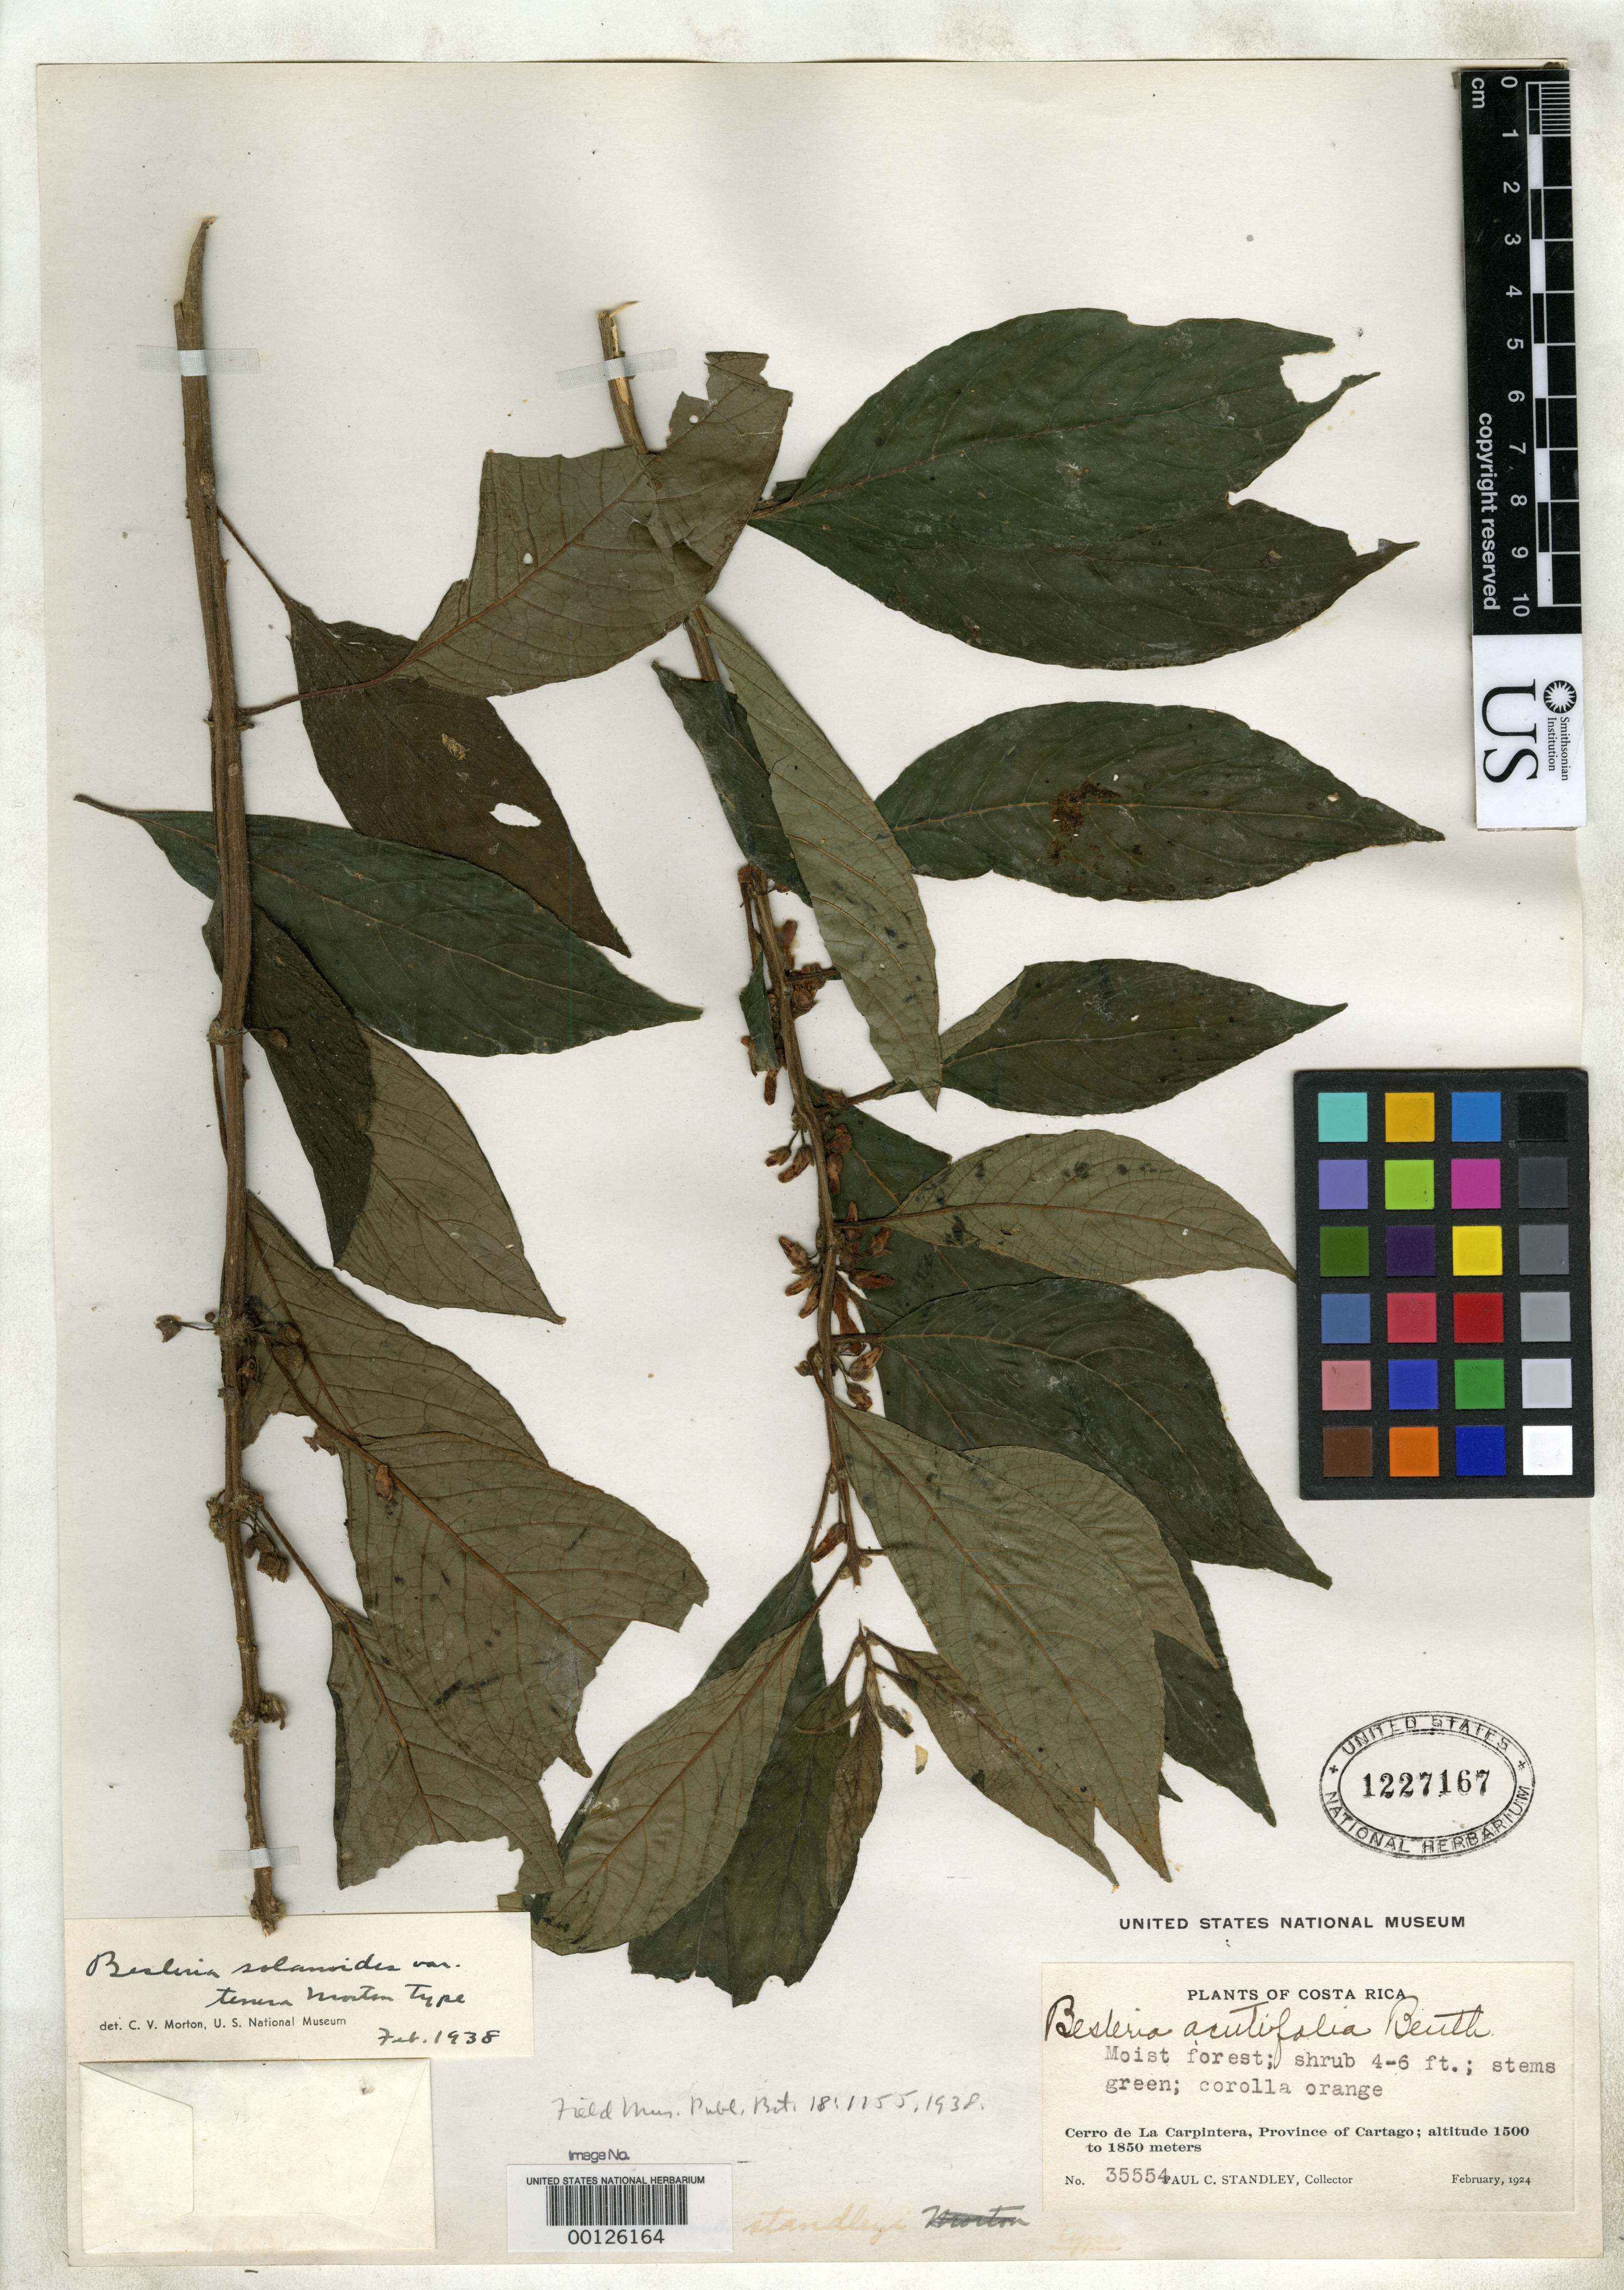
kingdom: Plantae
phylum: Tracheophyta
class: Magnoliopsida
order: Lamiales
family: Gesneriaceae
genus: Besleria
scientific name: Besleria solanoides var. tenera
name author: C.V. Morton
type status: Holotype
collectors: P. C. Standley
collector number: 35554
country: Costa Rica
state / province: Cartago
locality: Cerro de La Carpintera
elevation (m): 1500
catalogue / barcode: US 1227167